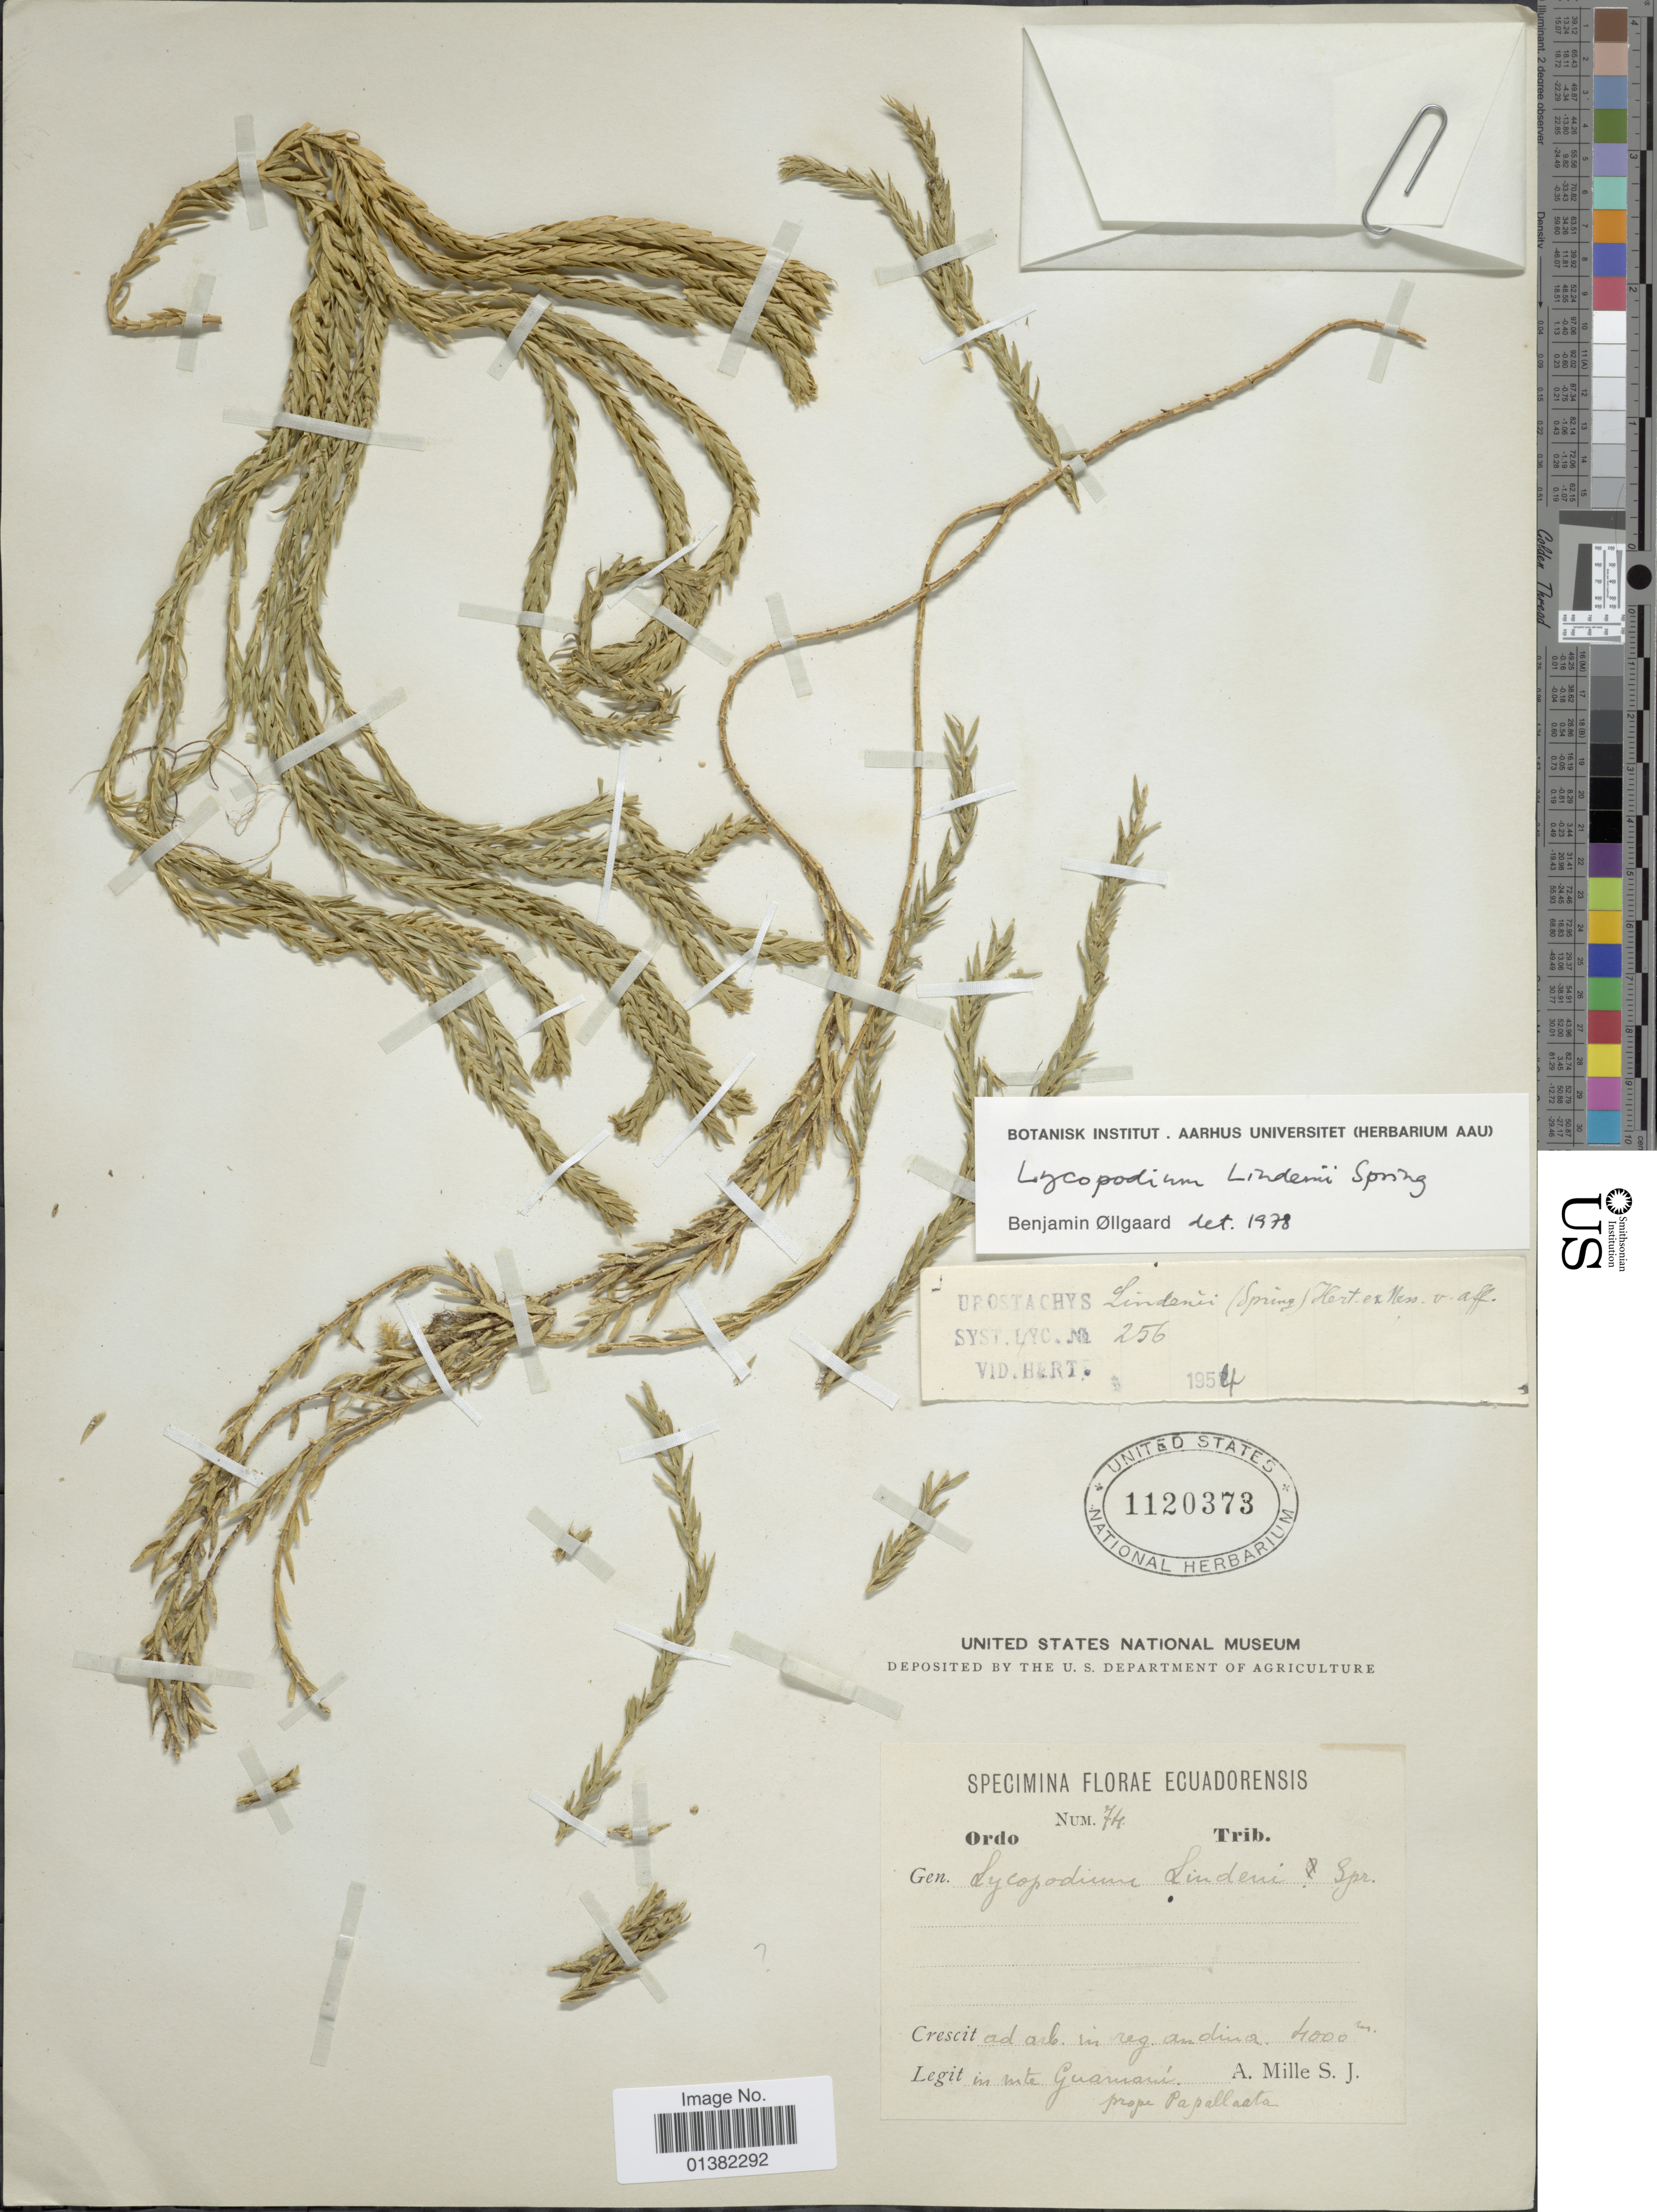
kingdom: Plantae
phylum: Tracheophyta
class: Lycopodiopsida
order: Lycopodiales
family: Lycopodiaceae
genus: Phlegmariurus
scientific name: Phlegmariurus lindenii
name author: (Spring) B. Øllg.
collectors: A. Mille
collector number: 74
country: Ecuador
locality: Ad arb. in reg. andina, in mte. Guamani, prope Papallacta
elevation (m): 4000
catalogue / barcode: US 1120373